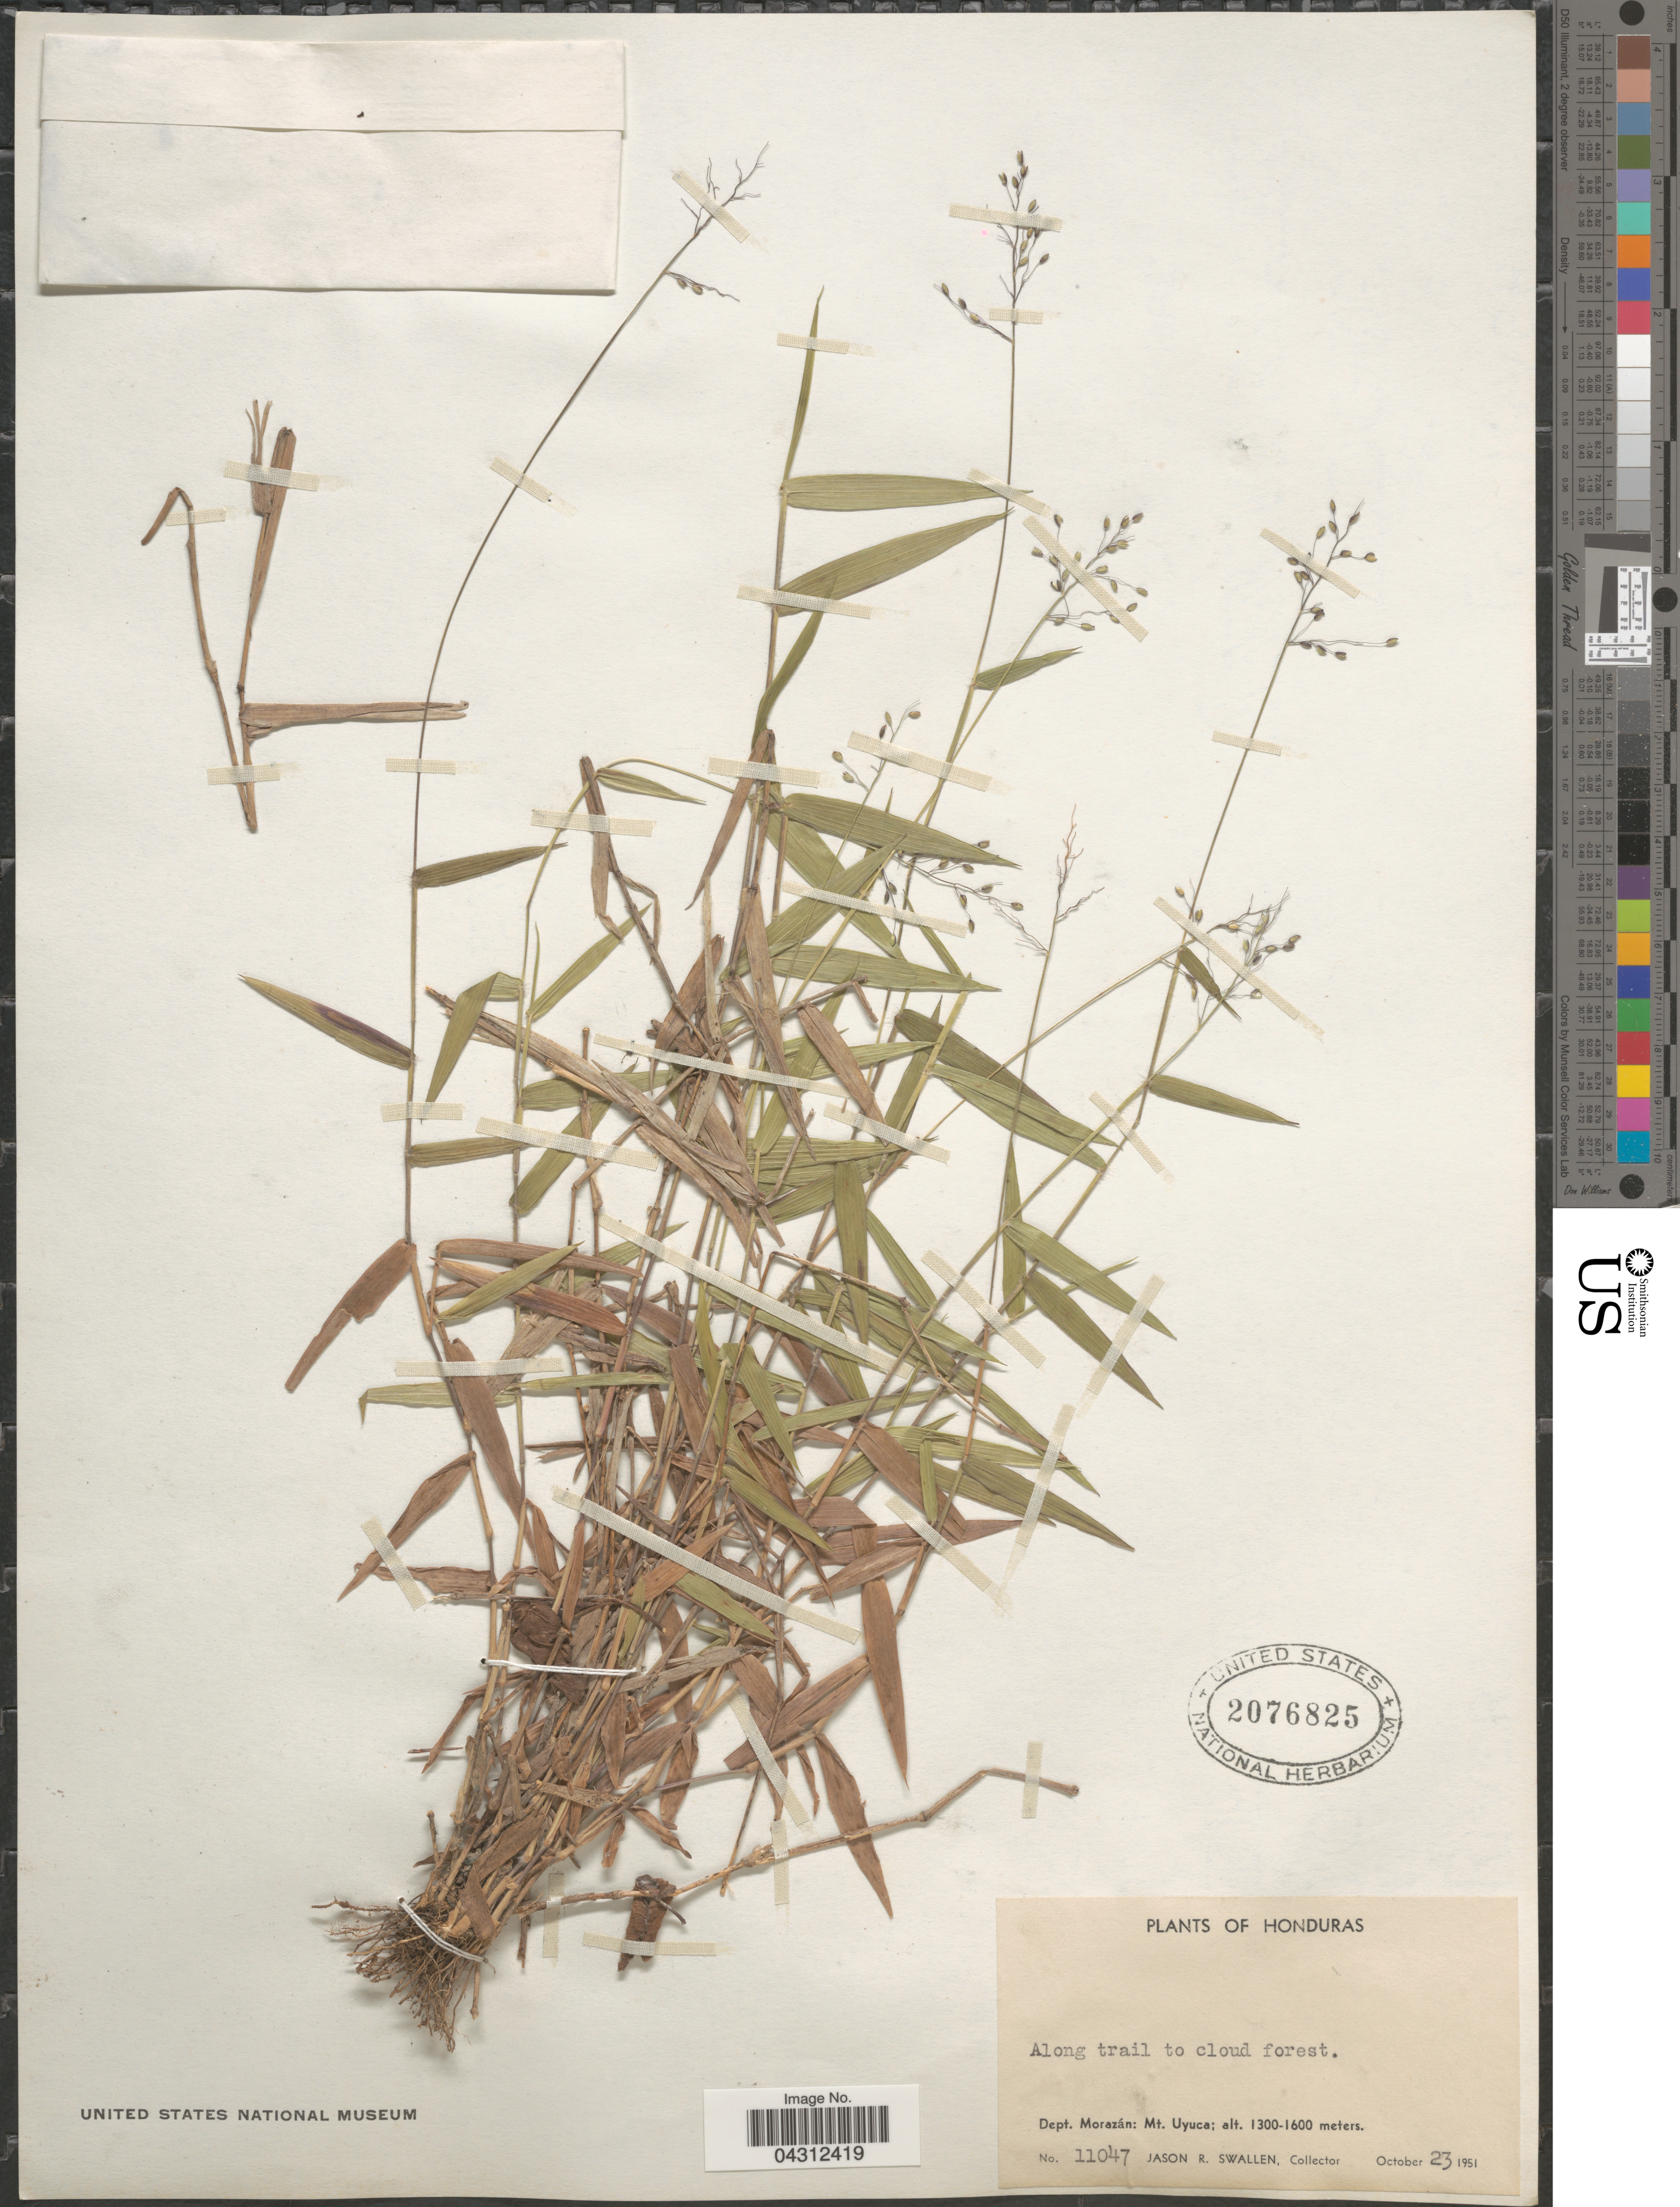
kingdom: Plantae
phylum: Tracheophyta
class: Liliopsida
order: Poales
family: Poaceae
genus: Panicum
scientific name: Panicum sp.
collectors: J. R. Swallen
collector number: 11047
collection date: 1951-10-23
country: El Salvador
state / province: Morazan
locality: Dept. Morazán: Mt. Uyuca.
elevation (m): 1300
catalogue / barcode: US 2076825